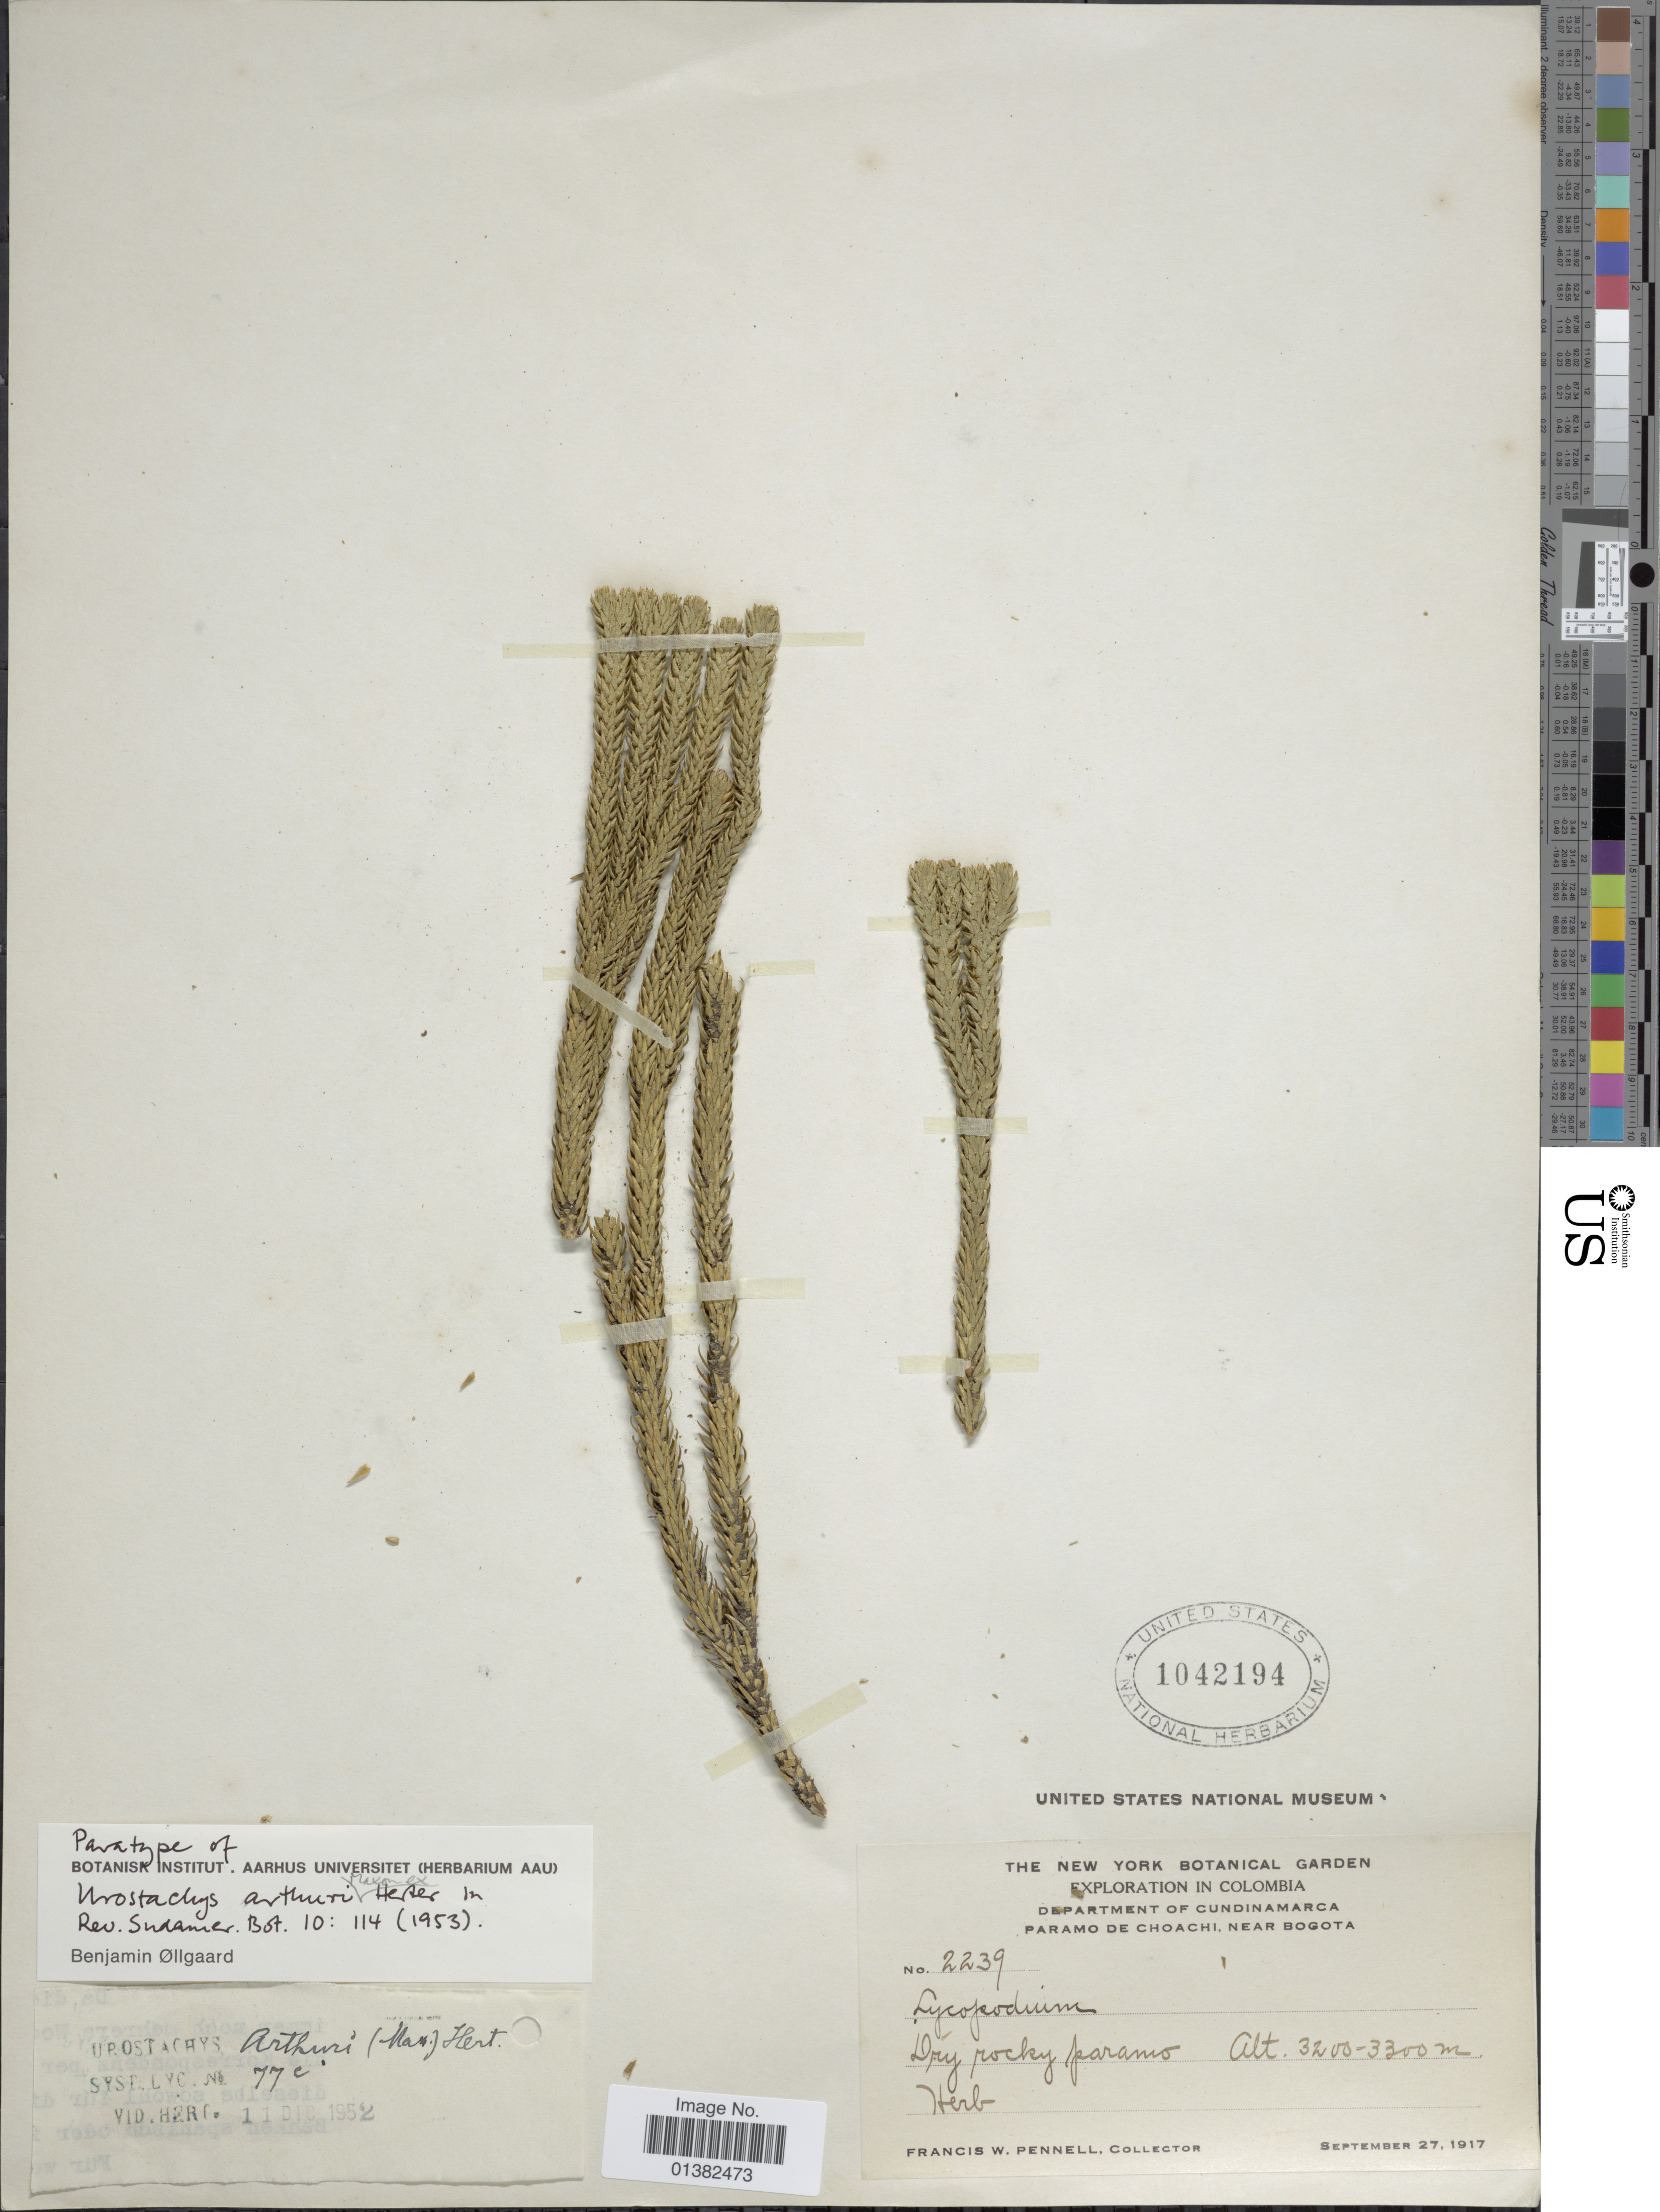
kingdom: Plantae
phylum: Tracheophyta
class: Lycopodiopsida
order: Lycopodiales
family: Lycopodiaceae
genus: Phlegmariurus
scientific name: Phlegmariurus ocananus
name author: (Herter) B. Øllg.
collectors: F. W. Pennell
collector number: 2239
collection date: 1917-09-27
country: Colombia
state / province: Cundinamarca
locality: Paramo de Choachi, near Bogota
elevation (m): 3200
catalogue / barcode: US 1042194